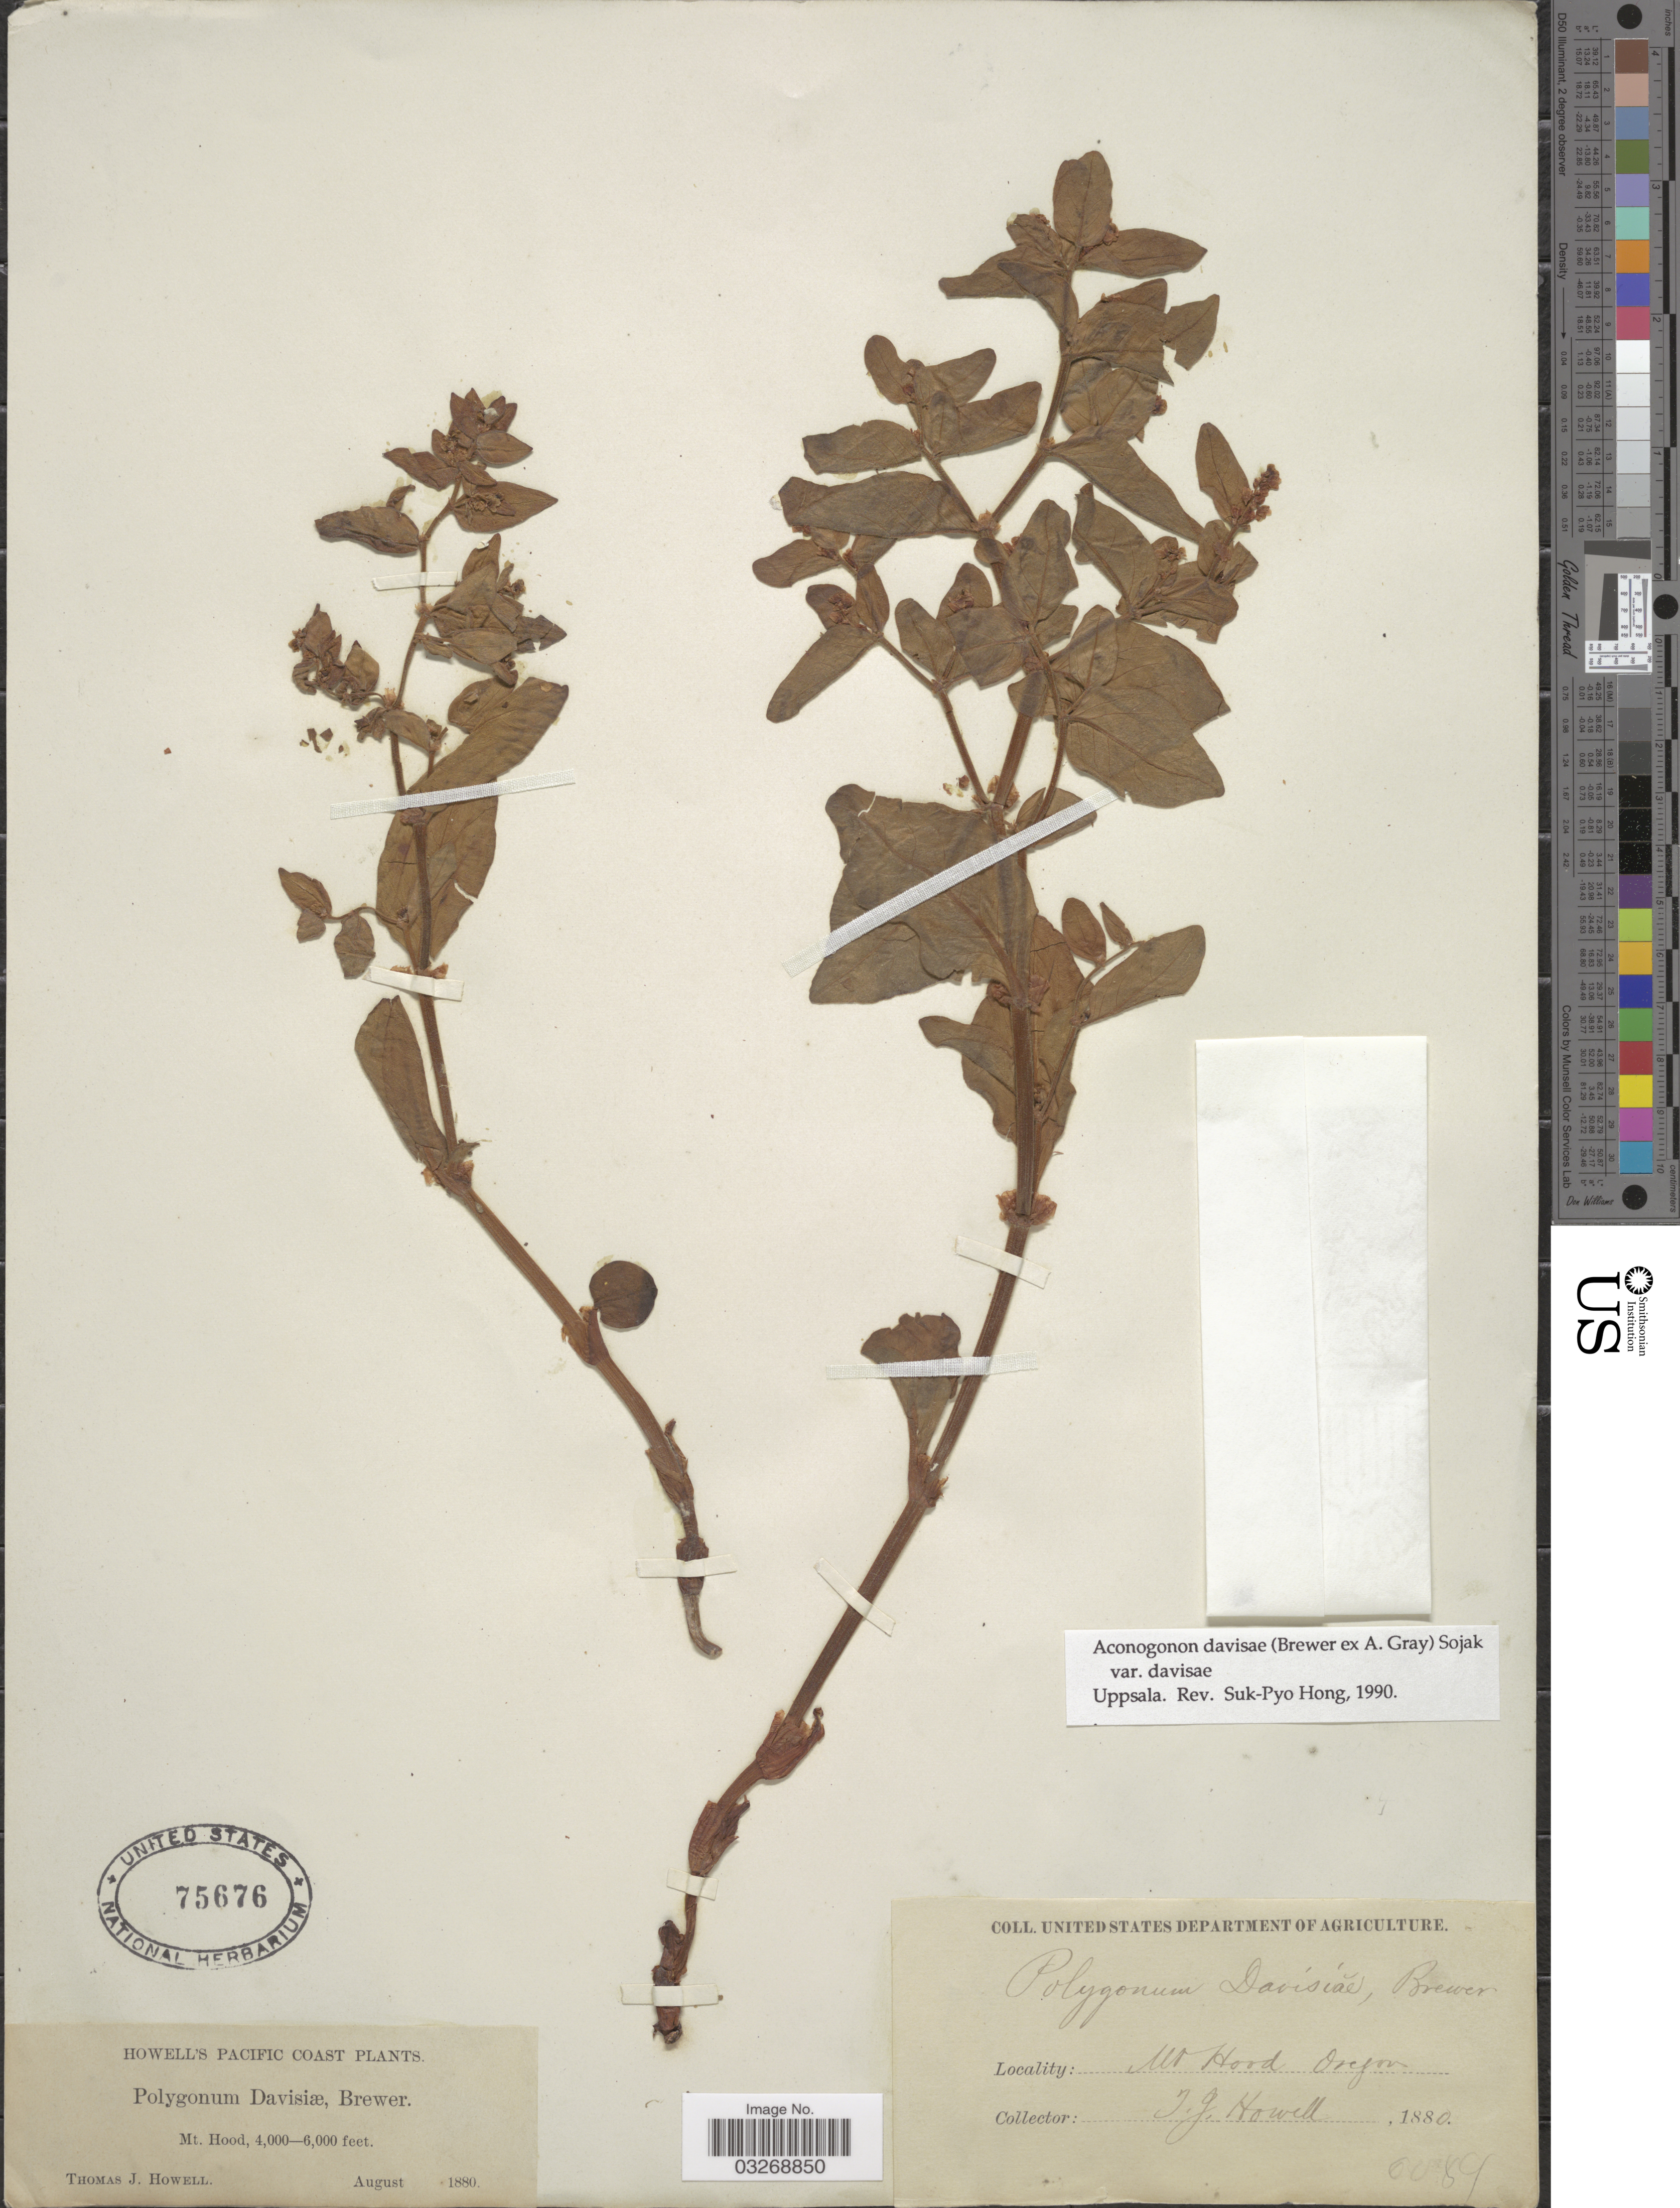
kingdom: Plantae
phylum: Tracheophyta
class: Magnoliopsida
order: Caryophyllales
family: Polygonaceae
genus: Koenigia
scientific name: Koenigia davisiae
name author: (W.H. Brewer ex A. Gray) T.M. Schust. & Reveal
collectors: T. J. Howell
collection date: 1880-08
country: United States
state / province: Oregon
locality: Pacific Coast. Mt. Hood.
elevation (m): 1219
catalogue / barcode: US 75676